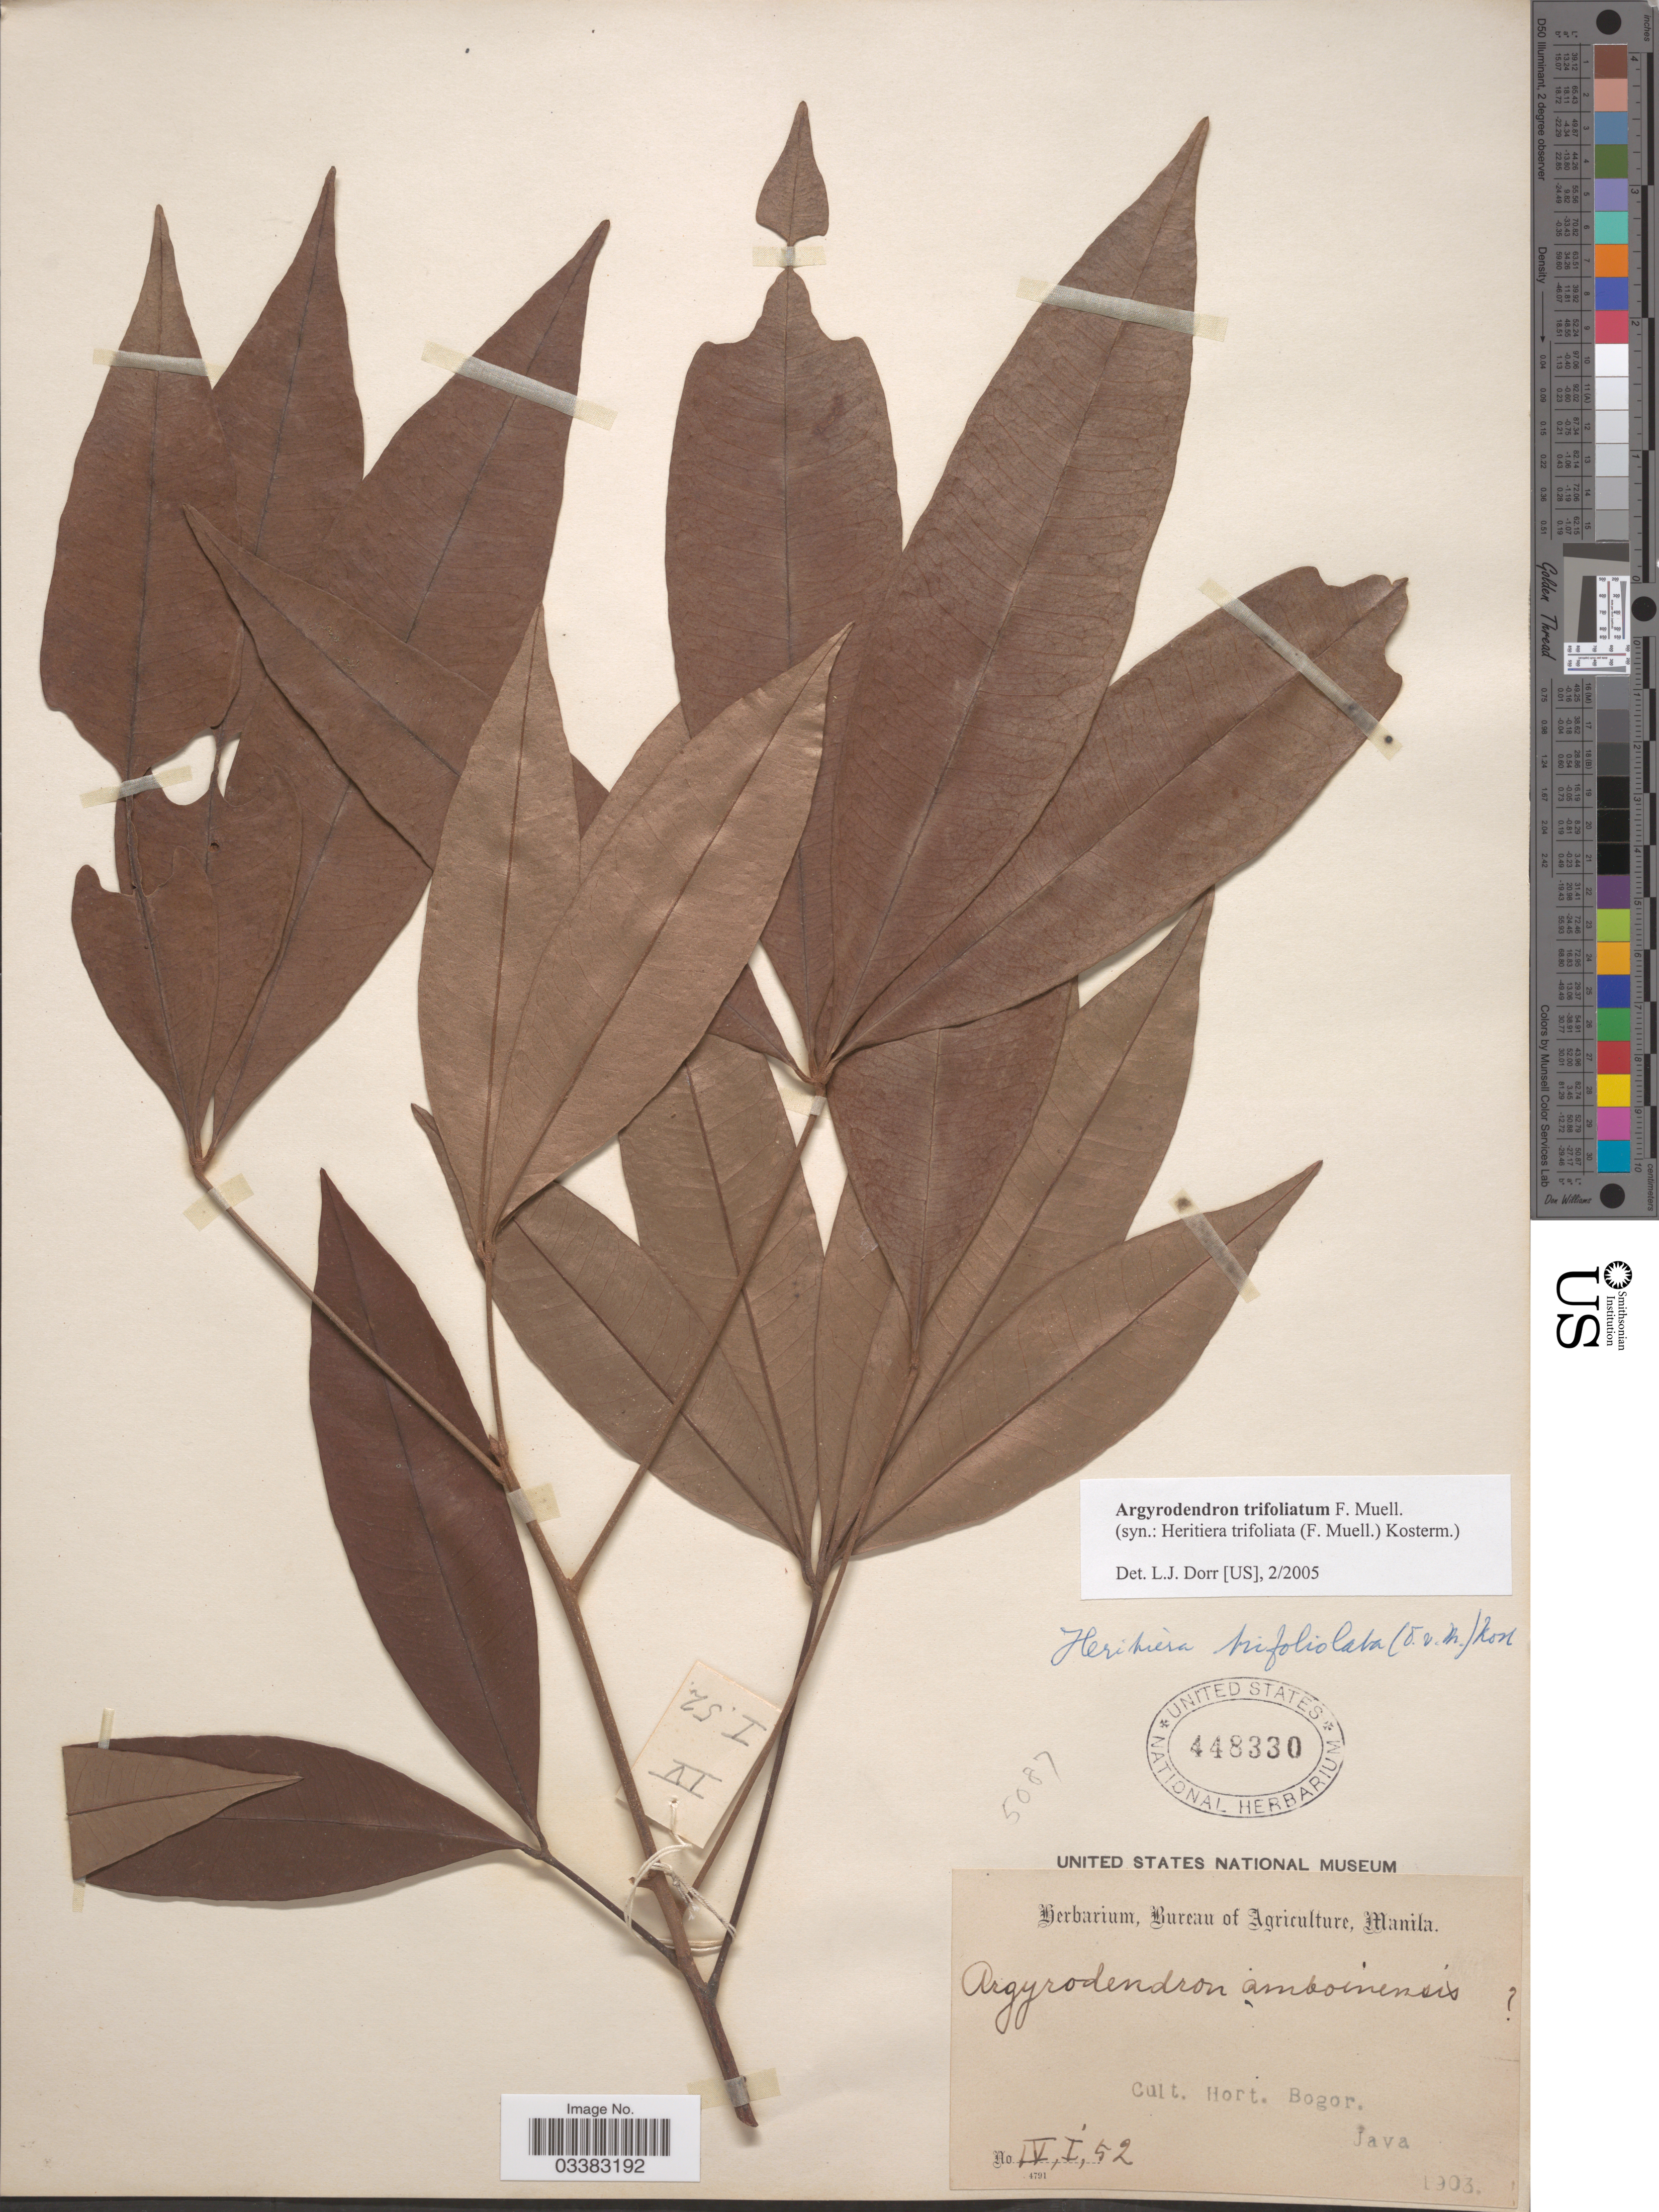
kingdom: Plantae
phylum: Tracheophyta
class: Magnoliopsida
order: Malvales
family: Malvaceae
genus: Argyrodendron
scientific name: Argyrodendron trifoliolatum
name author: F. Muell.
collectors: ex Herb. Bur. Agric. Manila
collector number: IV, I, 52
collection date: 1903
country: Indonesia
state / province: Java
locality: Cult. Hort. Bogor. Java.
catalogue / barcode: US 448330